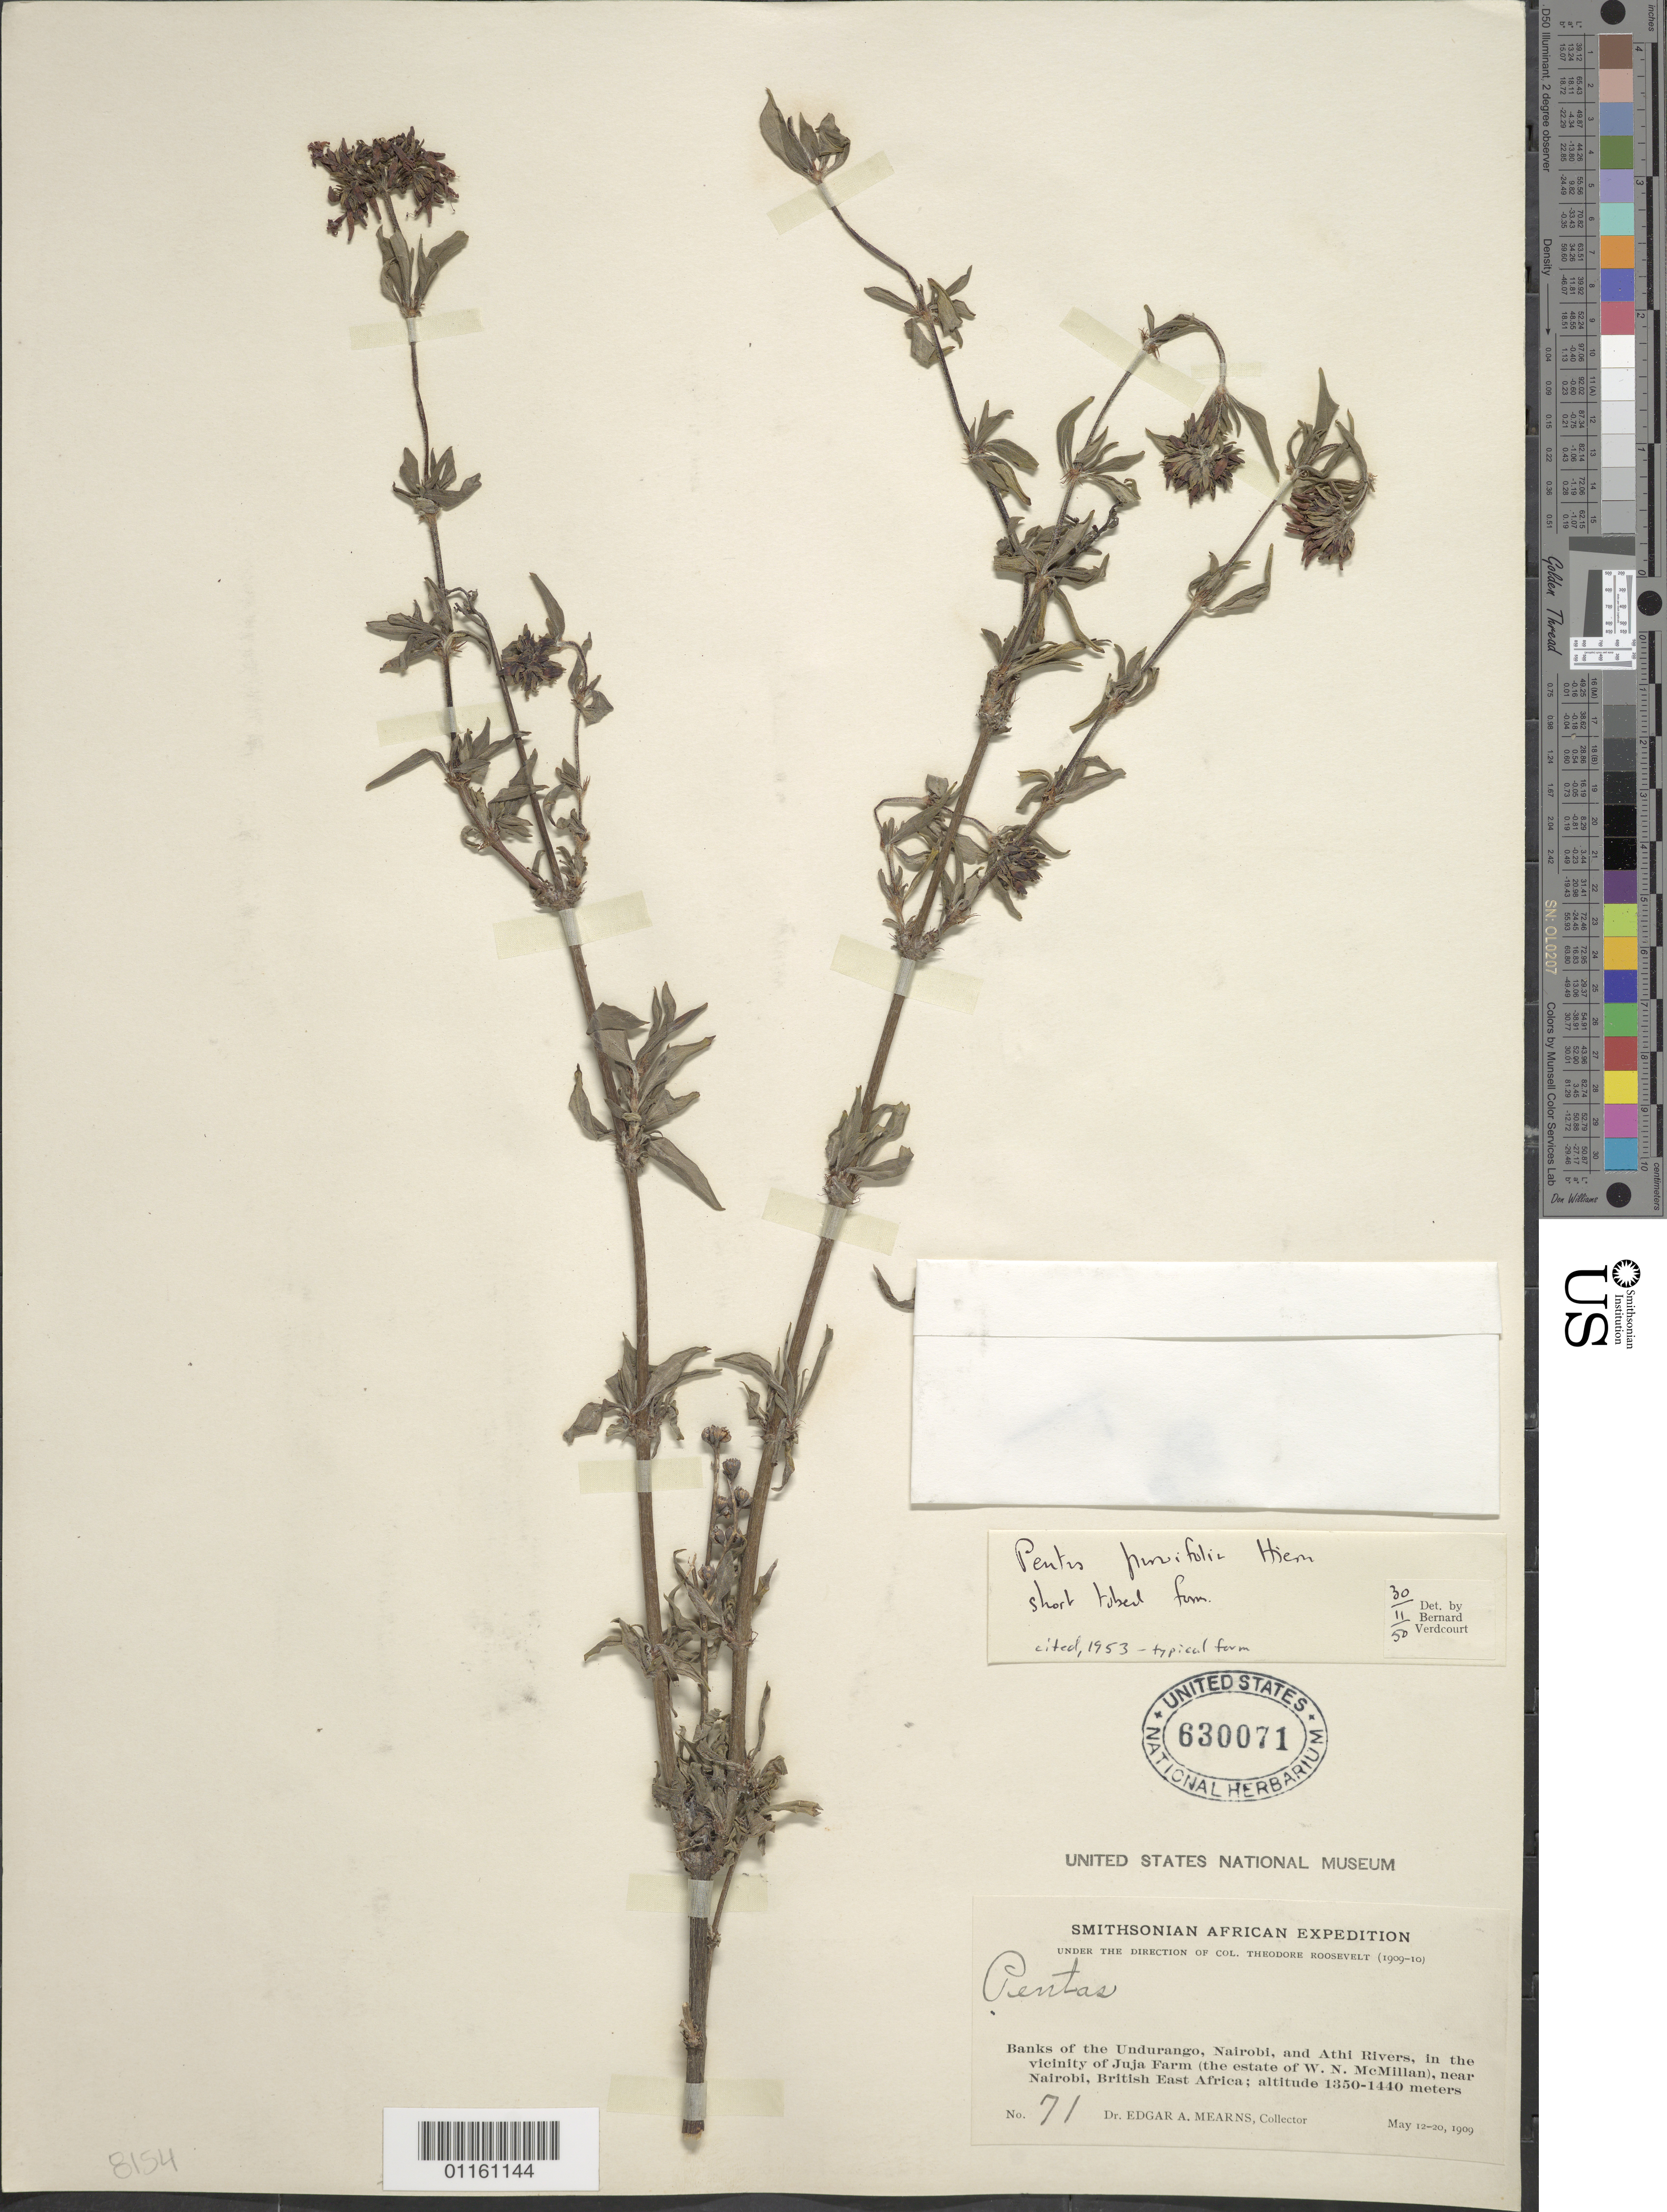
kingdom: Plantae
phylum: Tracheophyta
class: Magnoliopsida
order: Gentianales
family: Rubiaceae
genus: Pentas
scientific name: Pentas parvifolia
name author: Hiern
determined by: Verdcourt, B.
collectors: E. A. Mearns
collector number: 71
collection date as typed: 12 May 1909 to 20 May 1909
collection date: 1909-05-12/1909-05-20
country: Kenya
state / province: Nairobi Area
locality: Banks of the Undurango, Nairobi, and Athi rivers, in the vicinity of Juja Farm ( estate of W.N. McMillan), near Nairobi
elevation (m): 1350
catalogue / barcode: US 630071